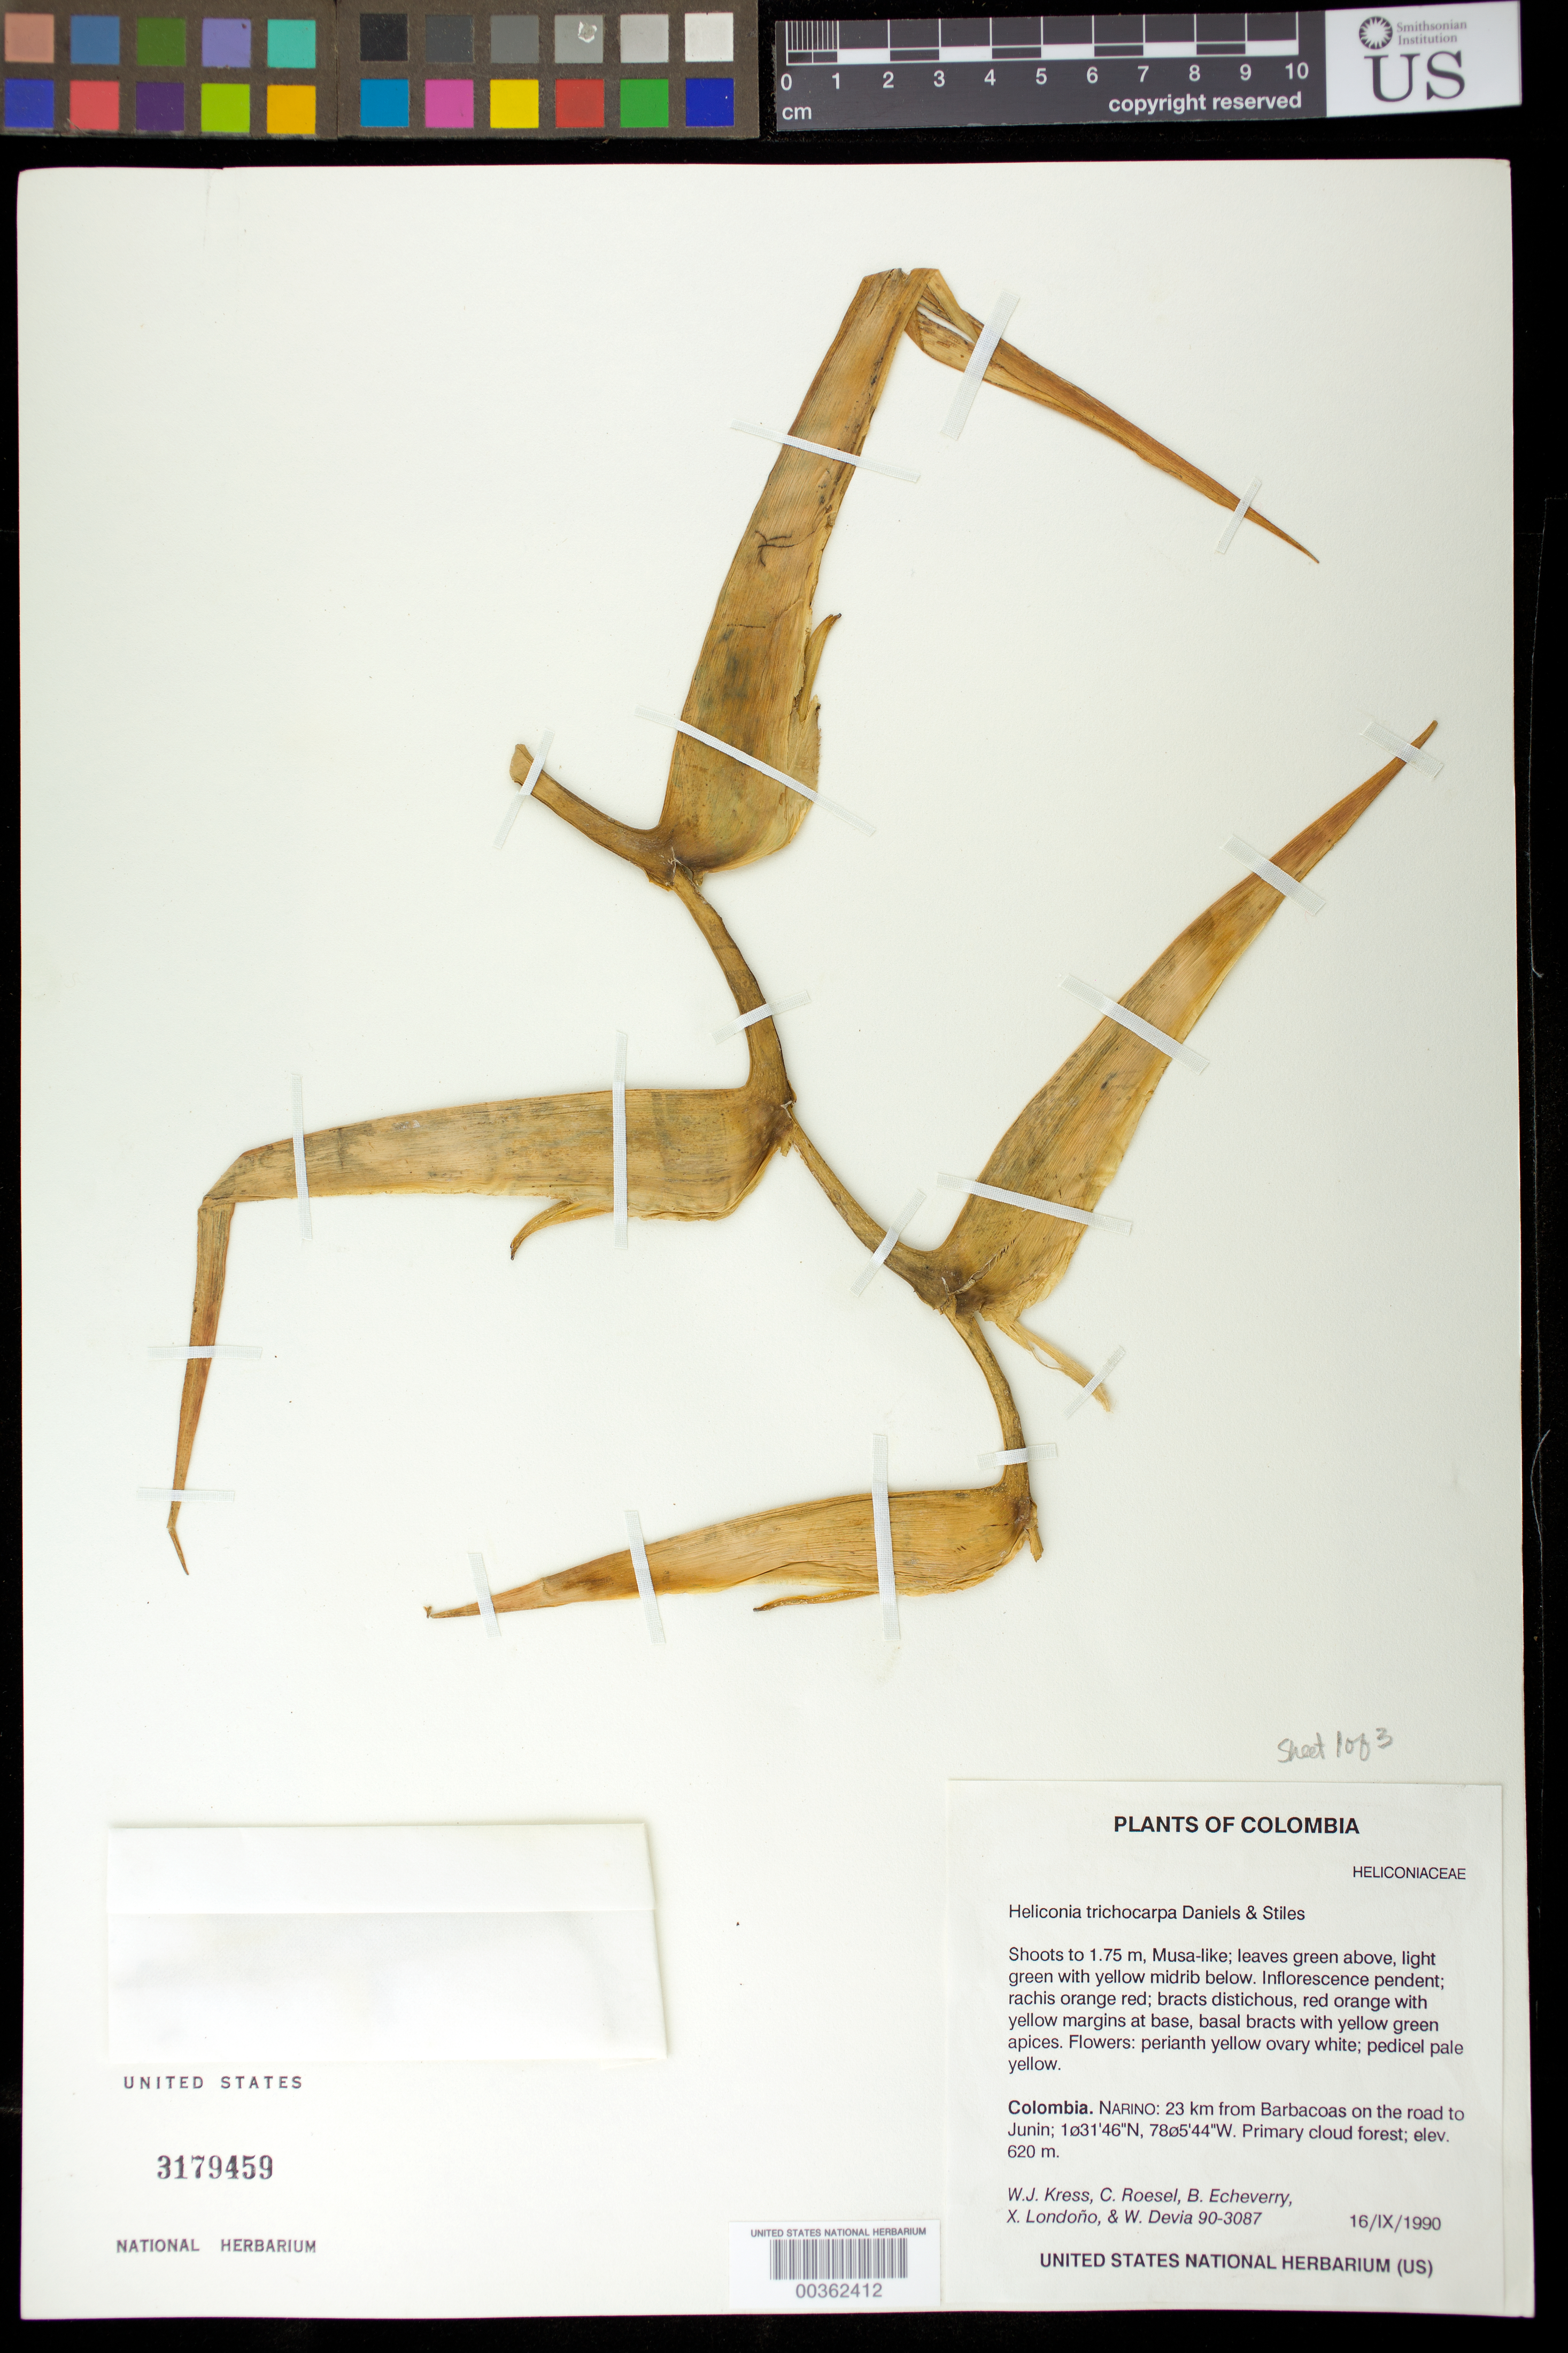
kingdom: Plantae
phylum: Tracheophyta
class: Liliopsida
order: Zingiberales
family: Heliconiaceae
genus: Heliconia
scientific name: Heliconia trichocarpa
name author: G.S. Daniels & F.G. Stiles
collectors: W. J. Kress, C. S. Roesel, B. Echeverry, X. Londoño & W. Devia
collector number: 90-3087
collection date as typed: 16 Sep 1990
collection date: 1990-09-16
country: Colombia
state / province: Nariño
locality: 23 km from Barbacoas on road to Junin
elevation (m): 620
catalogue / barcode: US 3179459